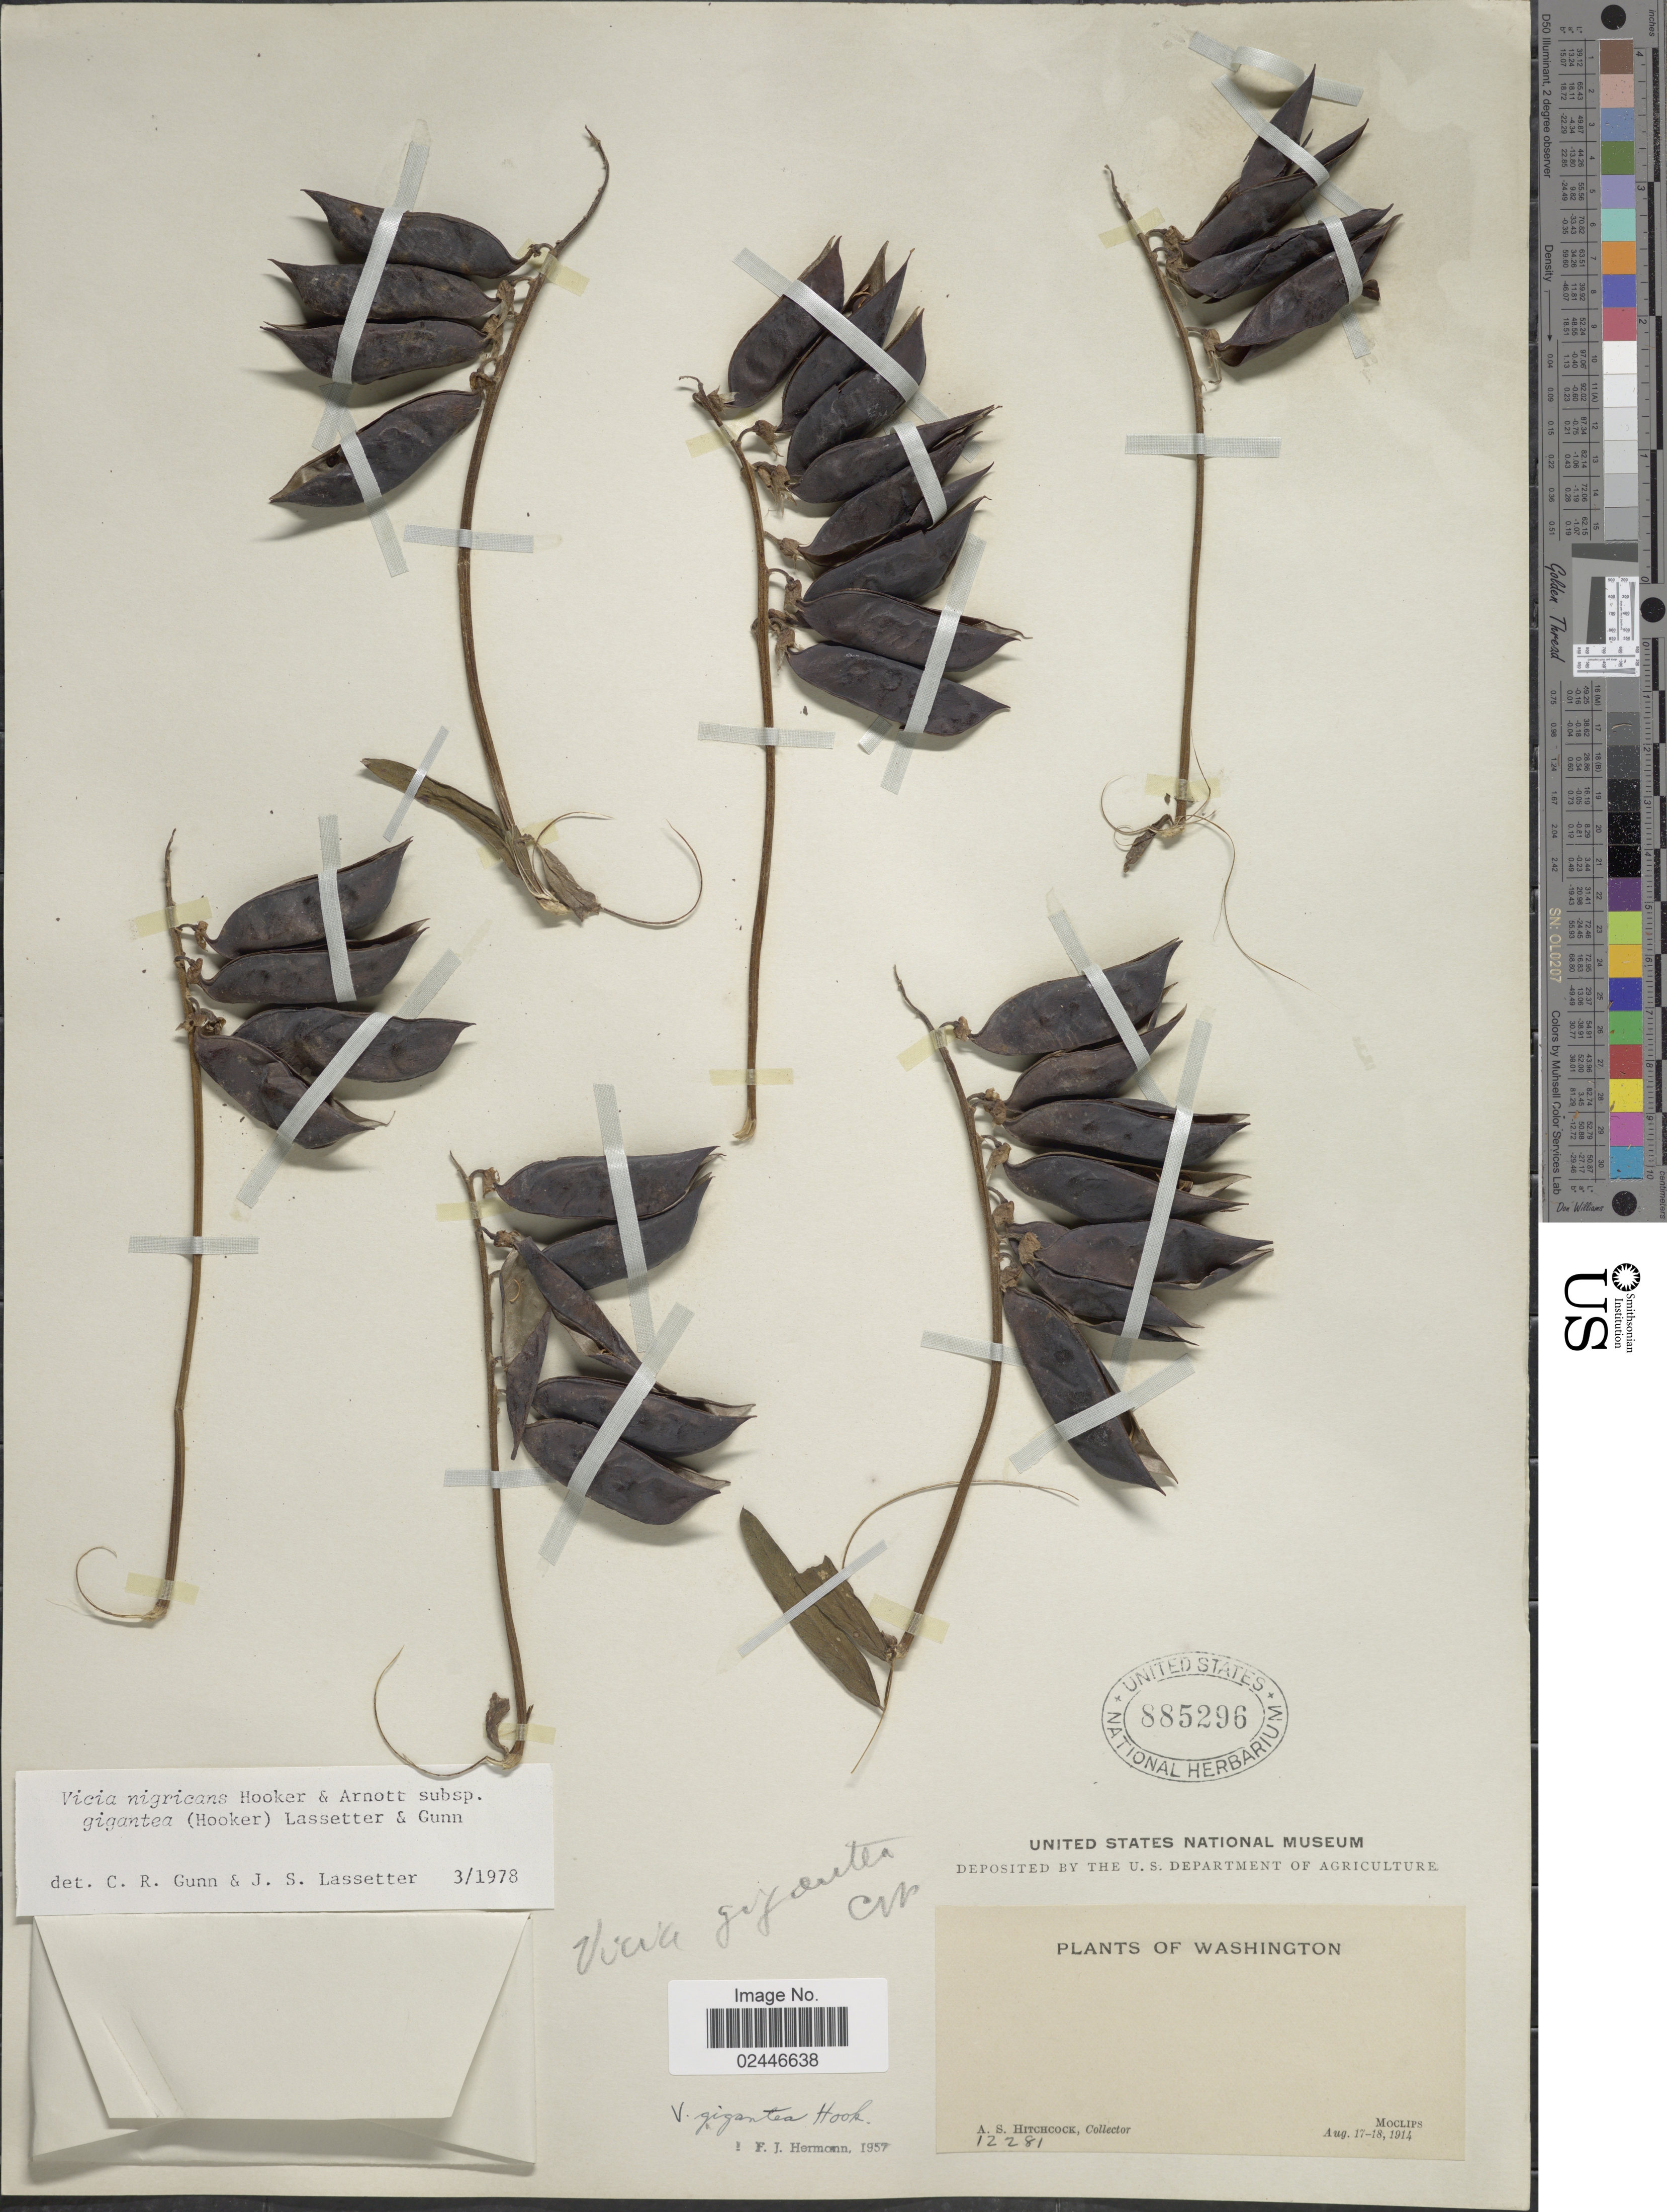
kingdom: Plantae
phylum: Tracheophyta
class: Magnoliopsida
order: Fabales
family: Fabaceae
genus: Vicia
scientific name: Vicia nigricans subsp. gigantea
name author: Hook. & Arn.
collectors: A. S. Hitchcock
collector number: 12281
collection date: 1914-08-17/1914-08-18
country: United States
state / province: Washington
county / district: Grays Harbor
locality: Moclips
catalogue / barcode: US 885296